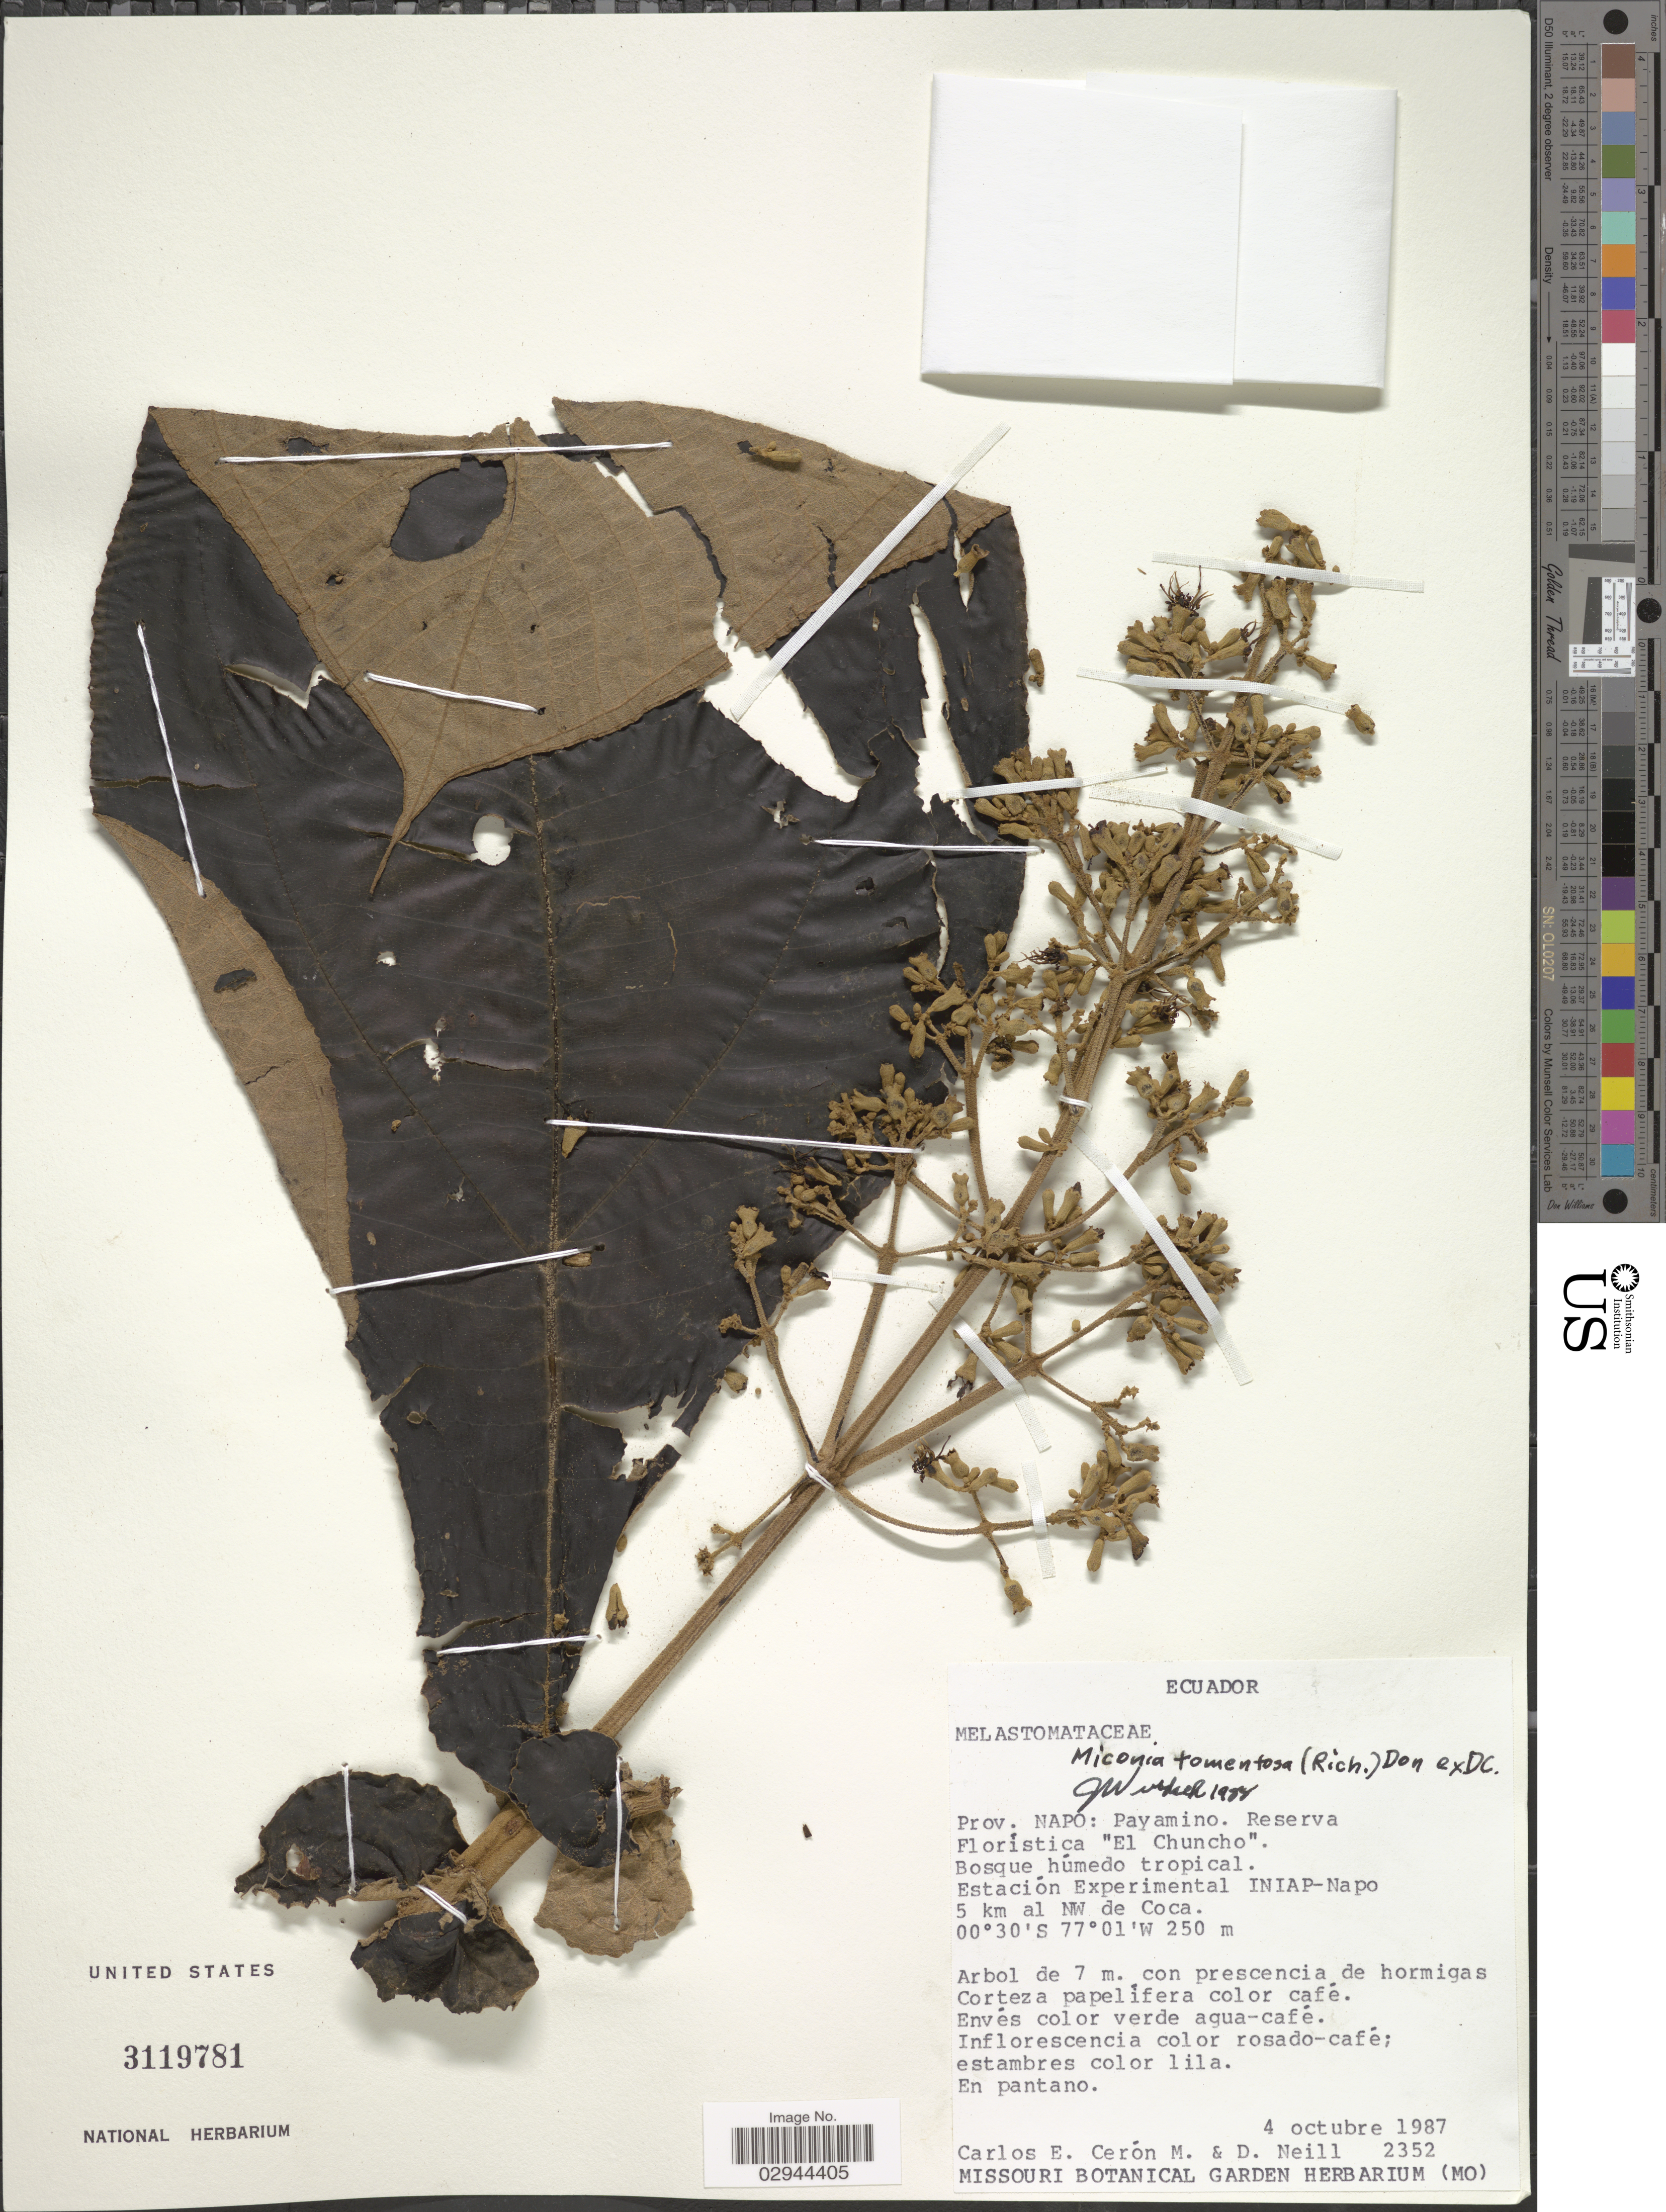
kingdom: Plantae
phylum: Tracheophyta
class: Magnoliopsida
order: Myrtales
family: Melastomataceae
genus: Miconia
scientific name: Miconia tomentosa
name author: (Rich.) D. Don ex DC.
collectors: C. E. Cerón M. & D. Neill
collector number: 2352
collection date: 1987-10-04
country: Ecuador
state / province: Napo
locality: Payamino. Reserva Florística "El Chuncho". Estación Experimental INIAP-Napo 5 km al NW de Coca.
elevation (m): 250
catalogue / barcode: US 3119781